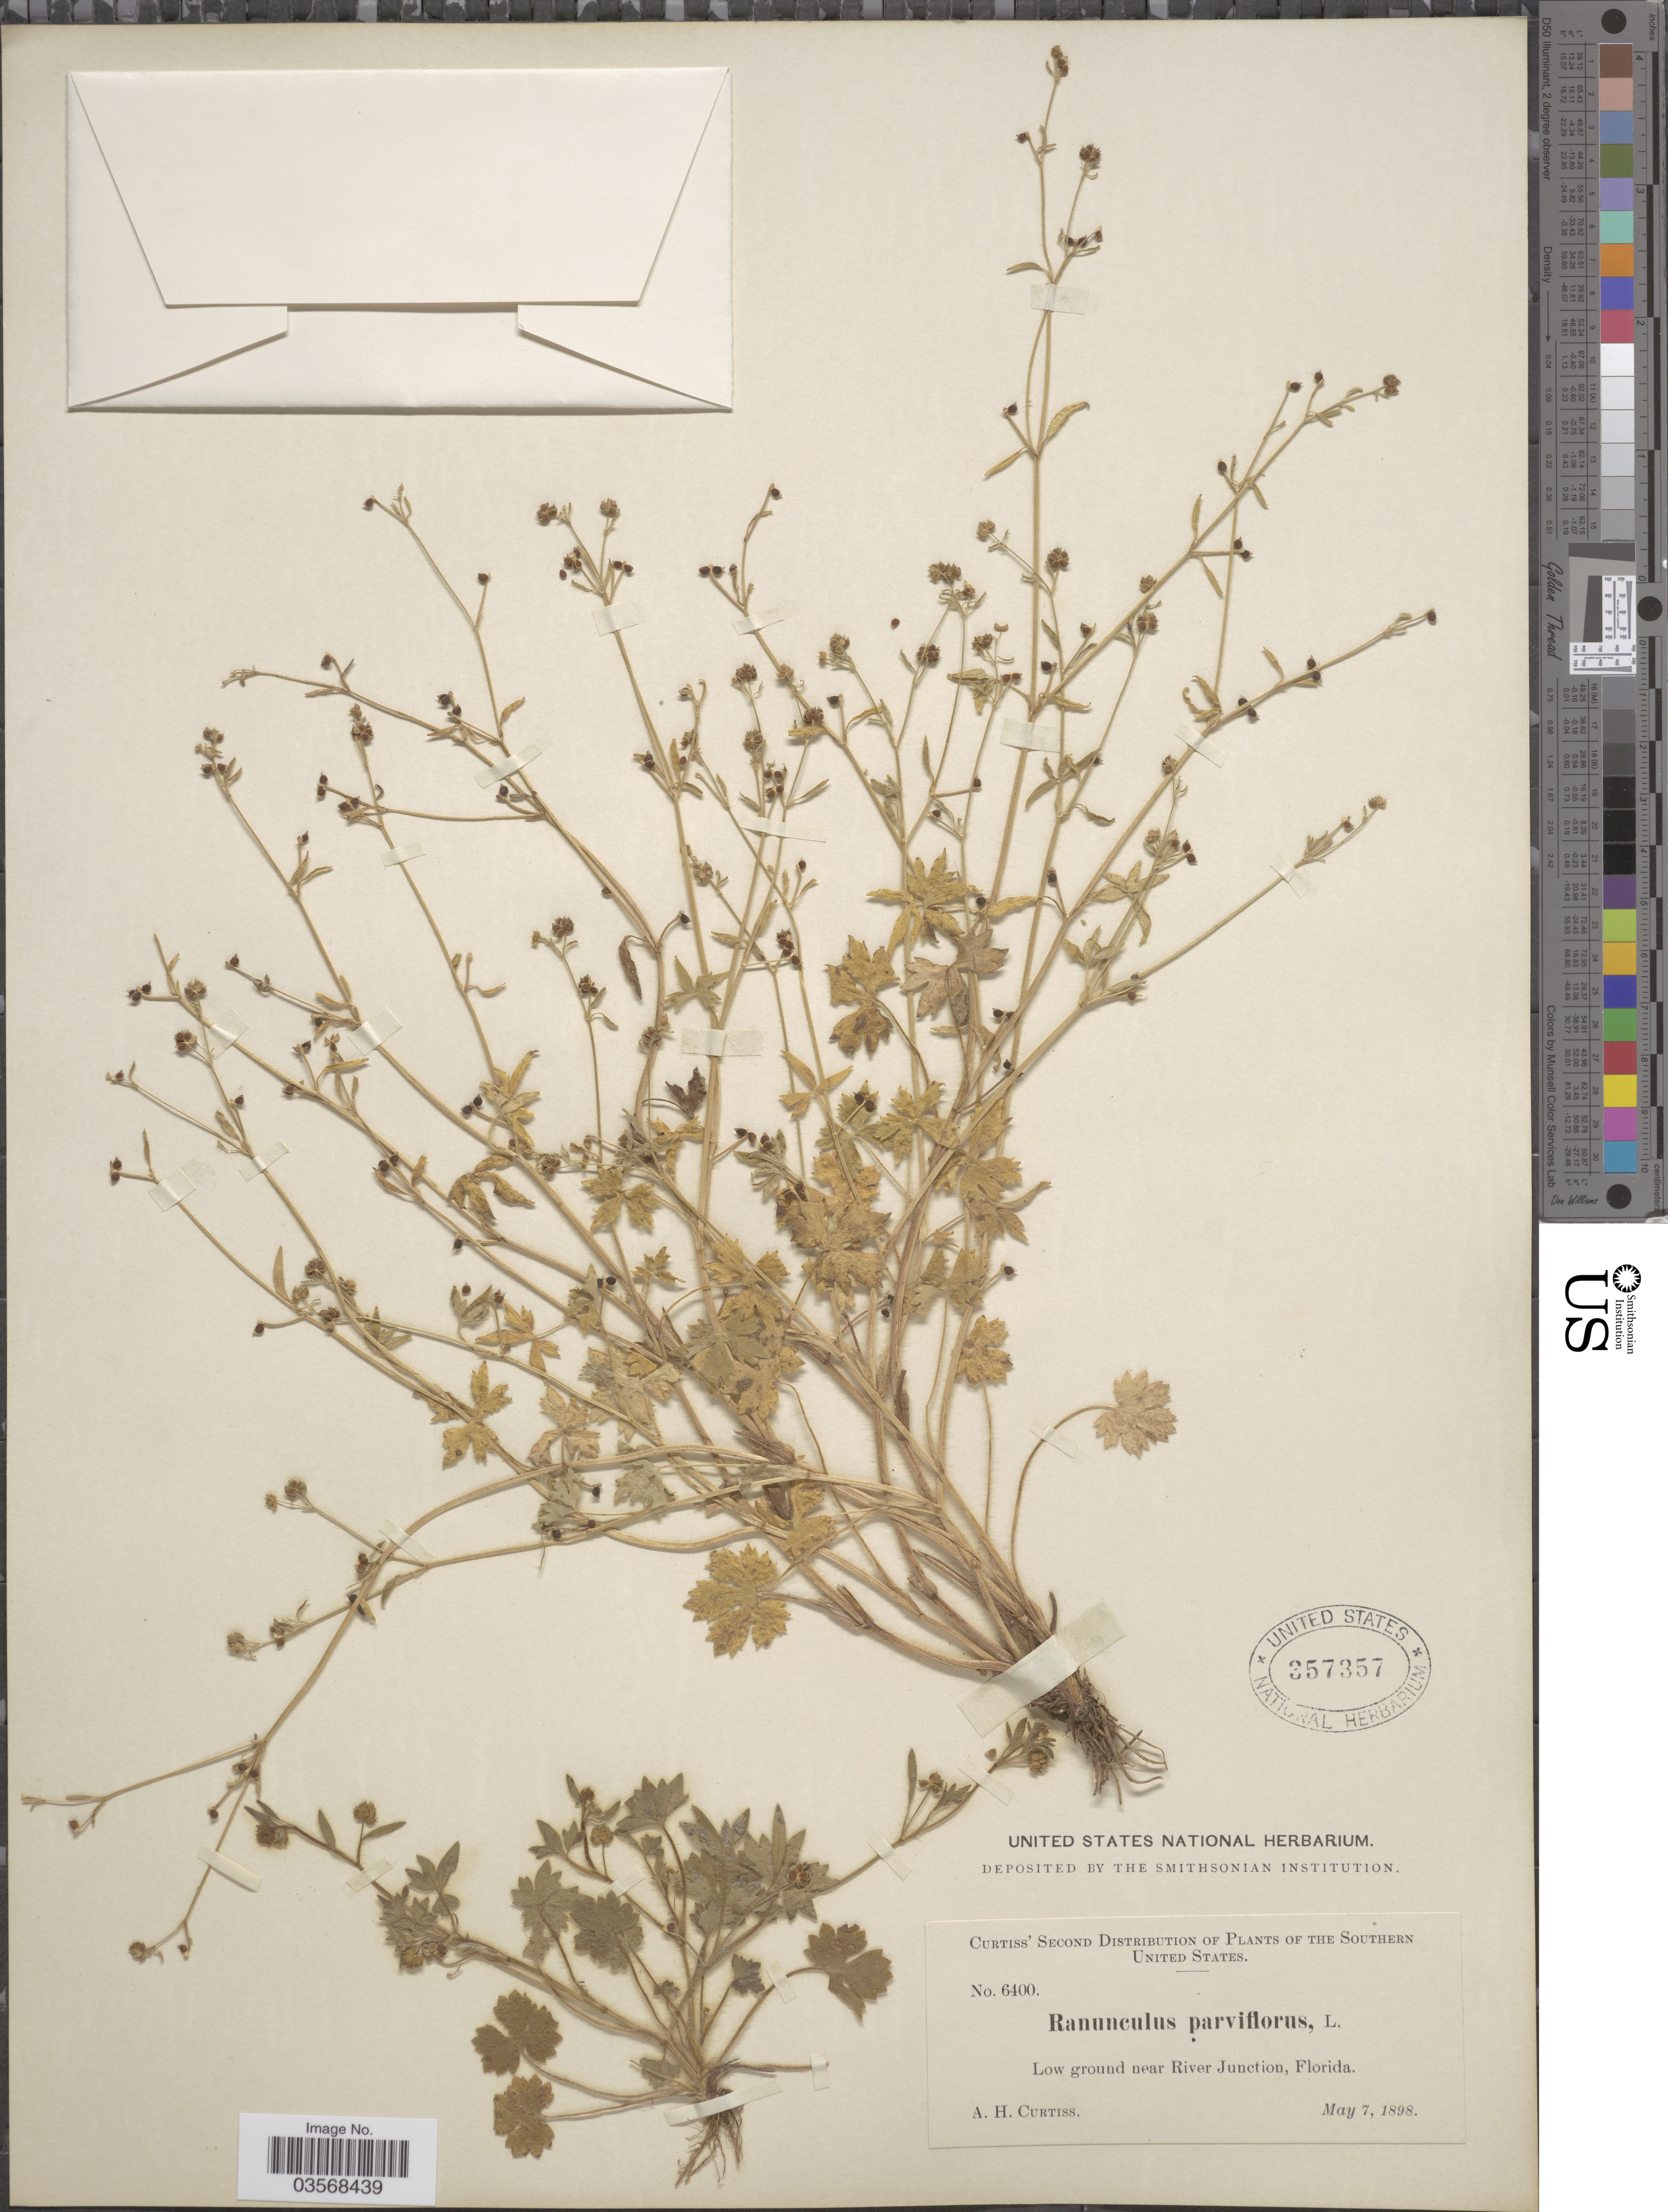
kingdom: Plantae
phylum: Tracheophyta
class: Magnoliopsida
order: Ranunculales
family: Ranunculaceae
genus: Ranunculus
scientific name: Ranunculus parviflorus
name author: L.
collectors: A. H. Curtiss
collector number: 6400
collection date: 1898-05-07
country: United States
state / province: Florida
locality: The Southern United States. Low ground near River Junction.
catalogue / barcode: US 357357